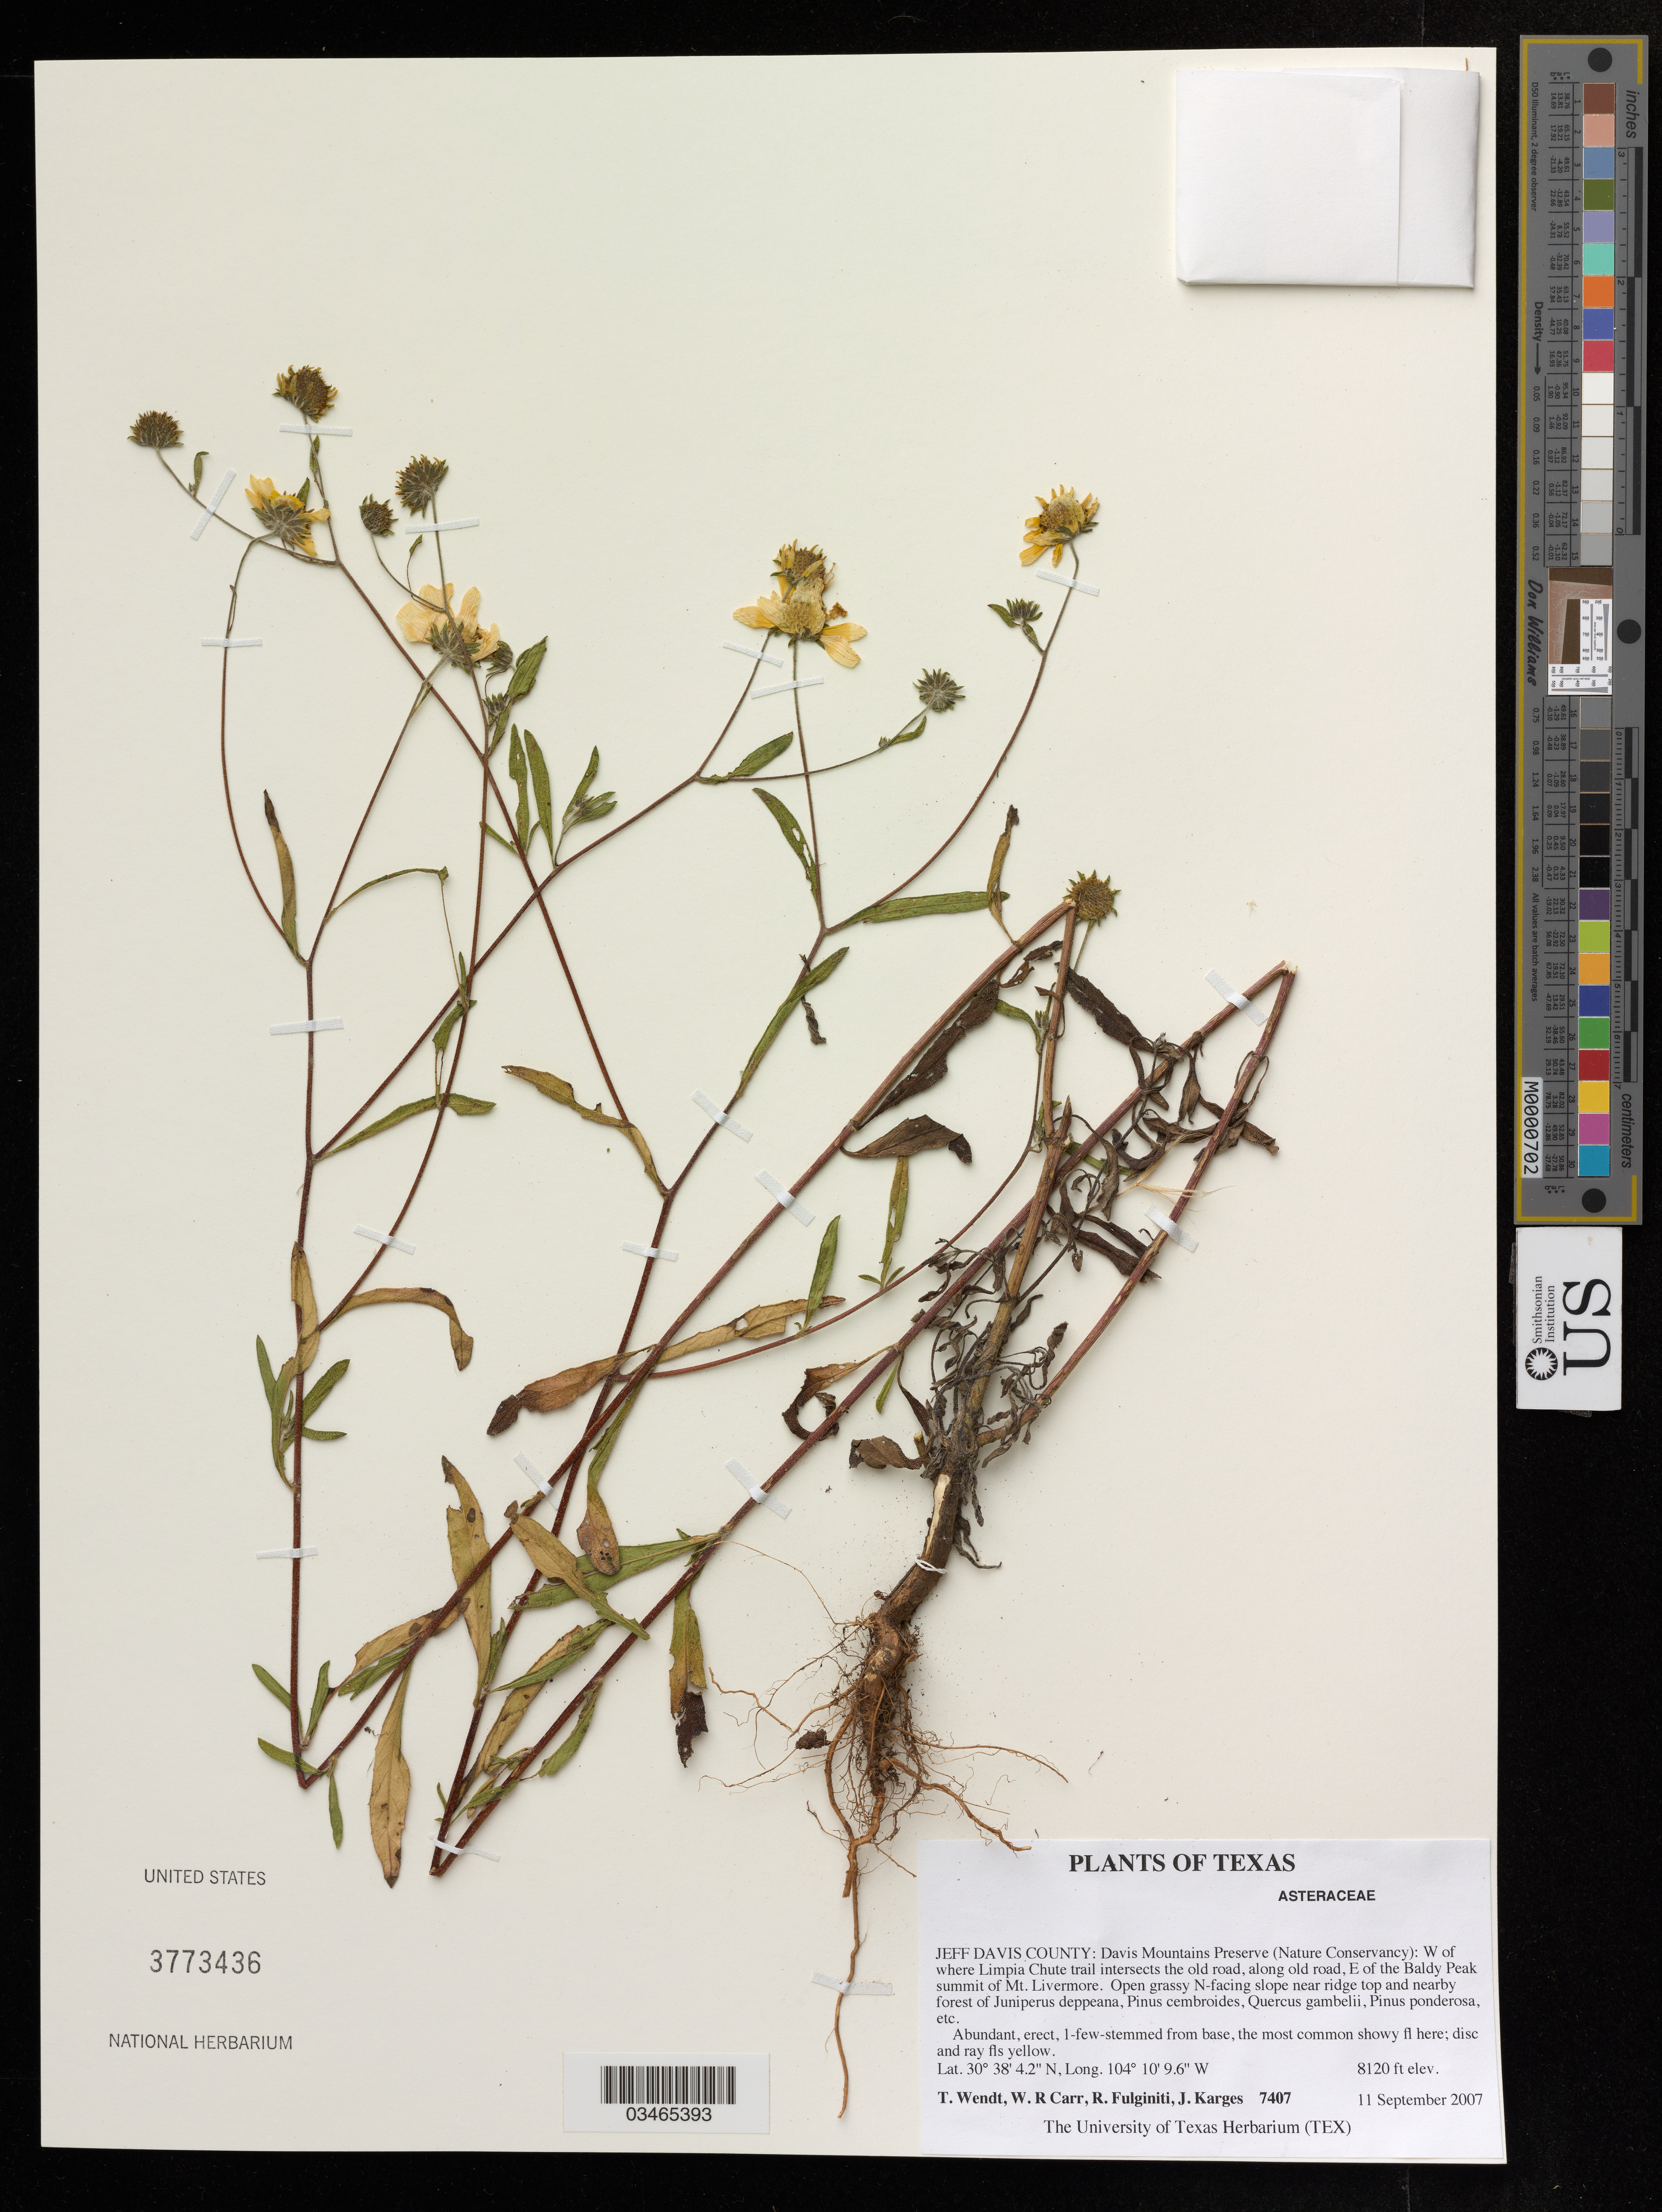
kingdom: Plantae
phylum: Tracheophyta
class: Magnoliopsida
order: Asterales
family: Asteraceae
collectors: T. Wendt, W. Carr & J. Karges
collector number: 7407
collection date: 2007-09-11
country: United States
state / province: Texas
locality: Jeff Davis County: Davis Mountains Preserve (Nature Conservancy): W of where Limpia Chute trail intersects the old road, along old road, E of the Baldy Peak summit of Mt. Livermore.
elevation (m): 2475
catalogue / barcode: US 3773436